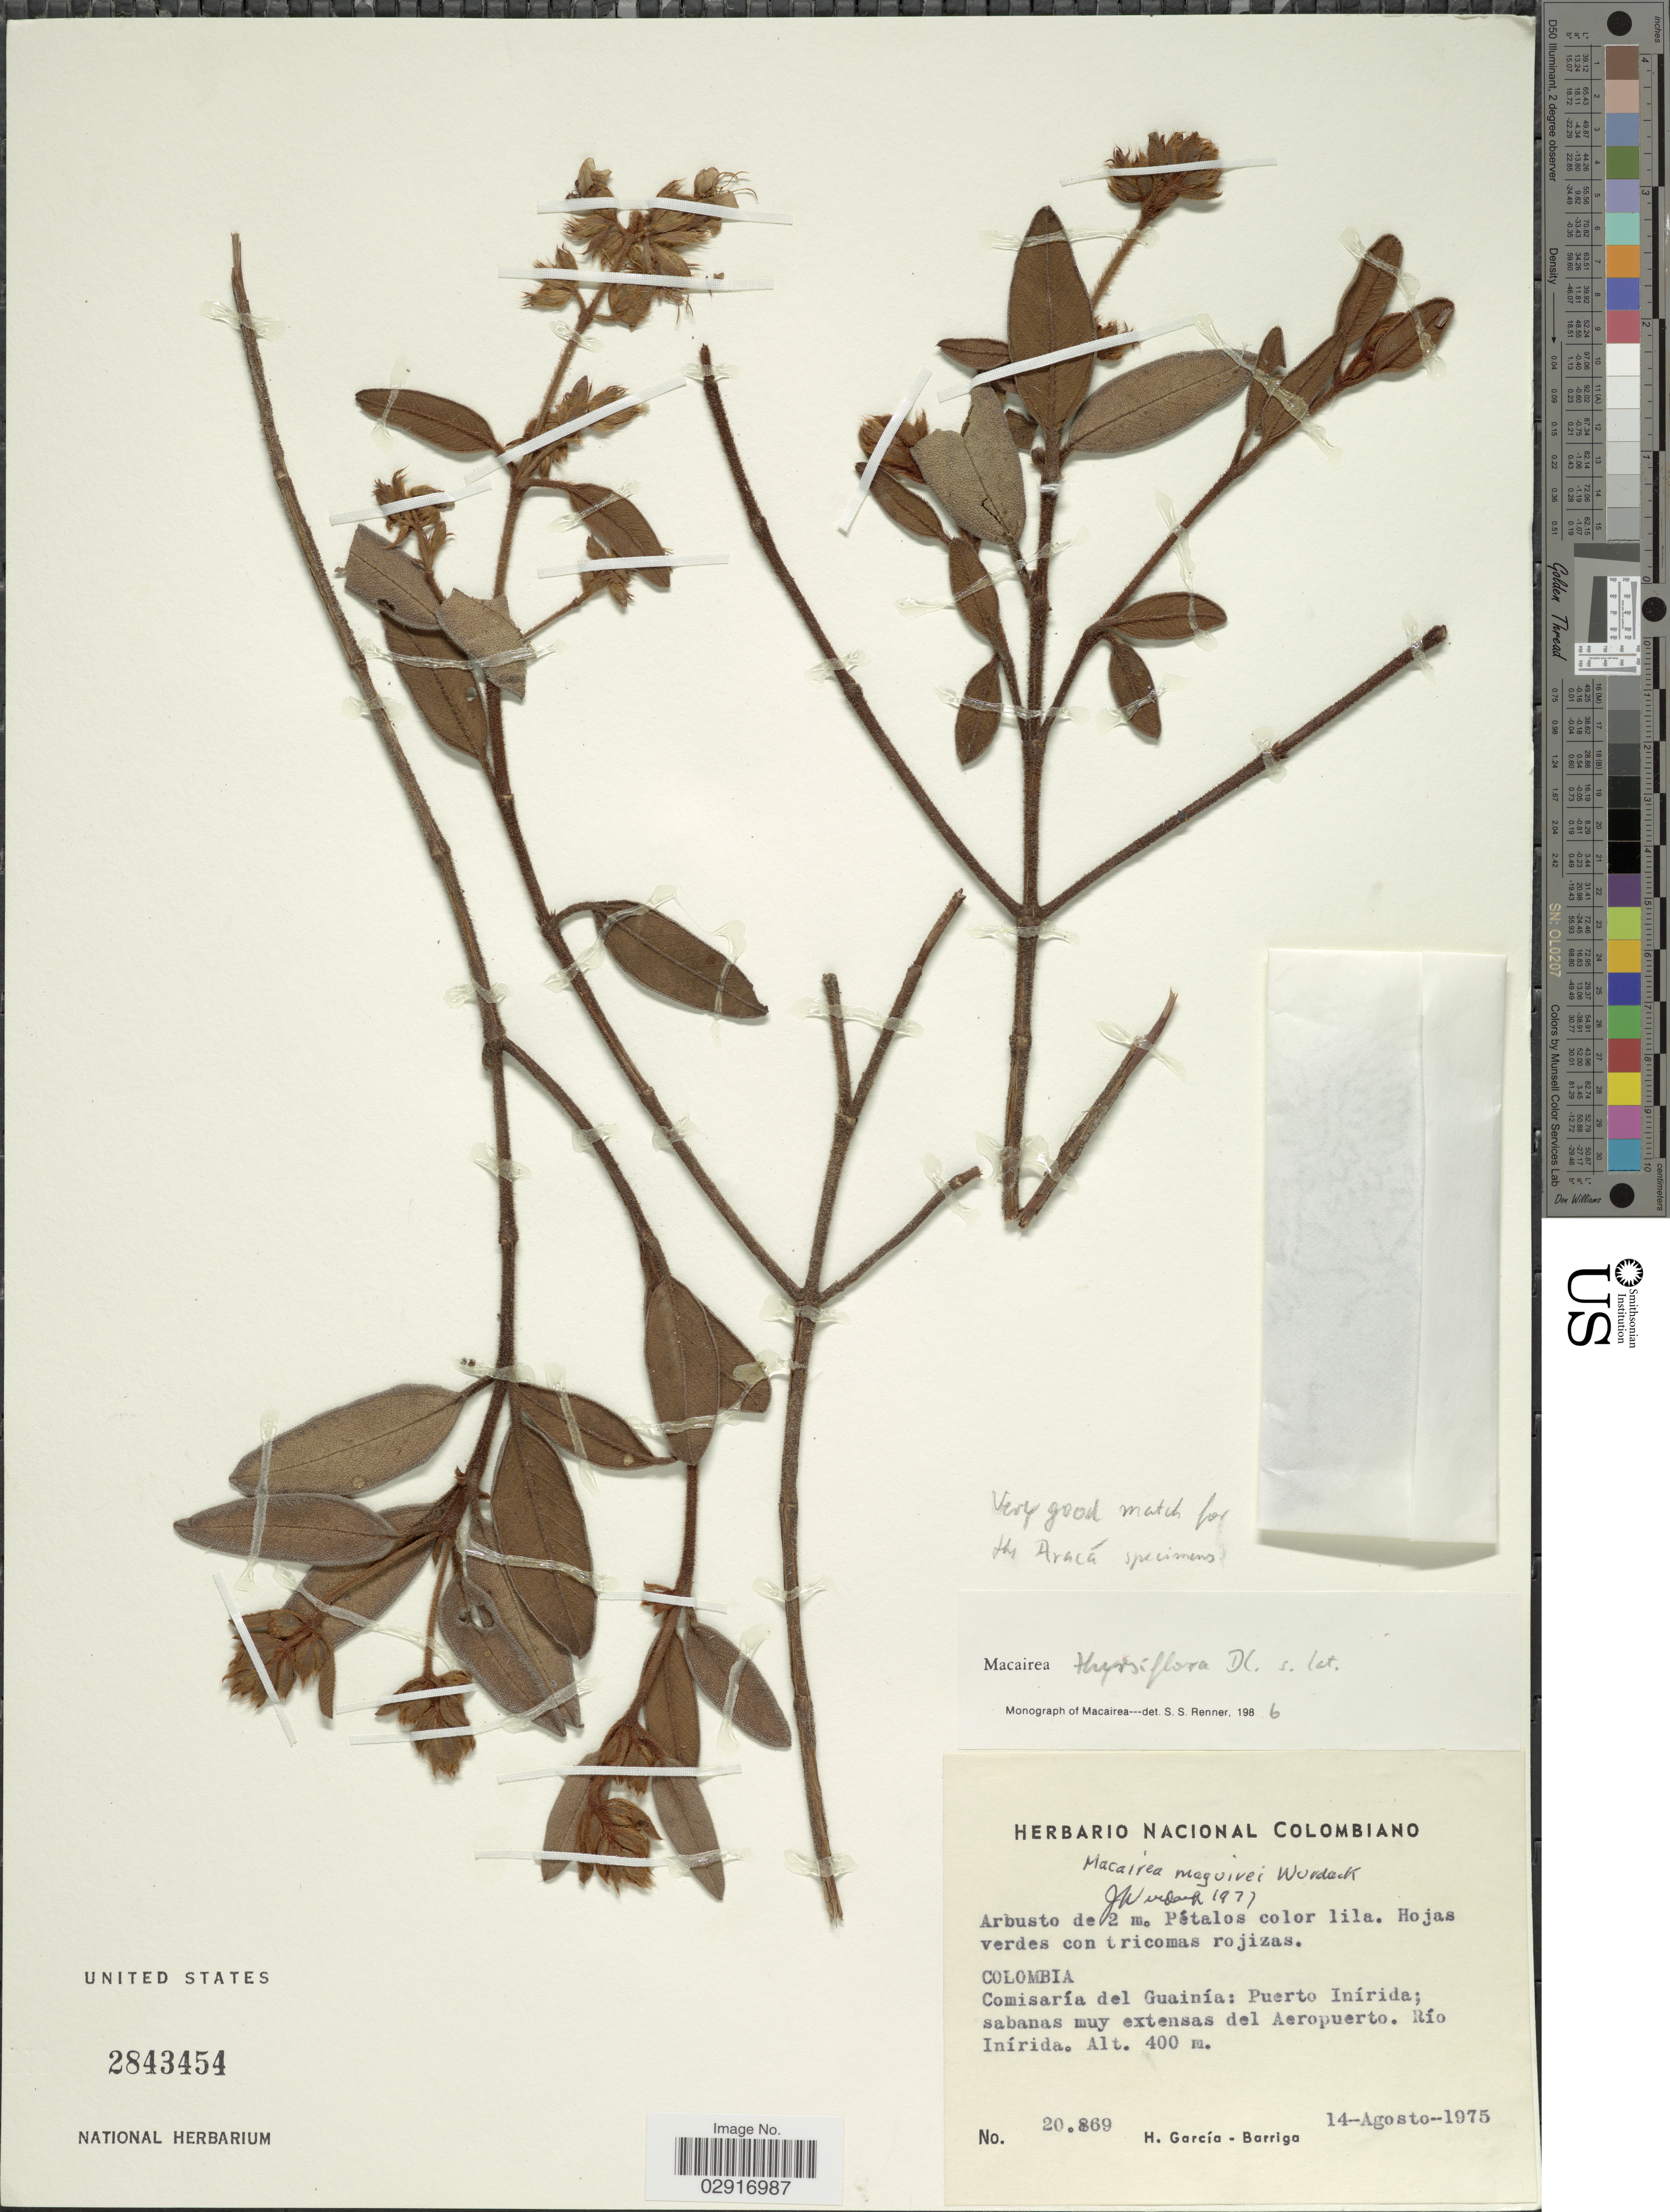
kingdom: Plantae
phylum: Tracheophyta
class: Magnoliopsida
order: Myrtales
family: Melastomataceae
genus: Macairea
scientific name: Macairea maguirei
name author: Wurdack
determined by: Nunes da Silva, Diego, (RB), Jardim Botanico do Rio de Janeiro - Herbario (BRAZIL)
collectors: H. García Barriga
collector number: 20869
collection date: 1975-08-14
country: Colombia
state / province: Guainía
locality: Comisaría del Guainía: Puerto Inírida; sabanas muy extensas del Aeropuerto. Río Inírida.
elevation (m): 400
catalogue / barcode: US 2843454